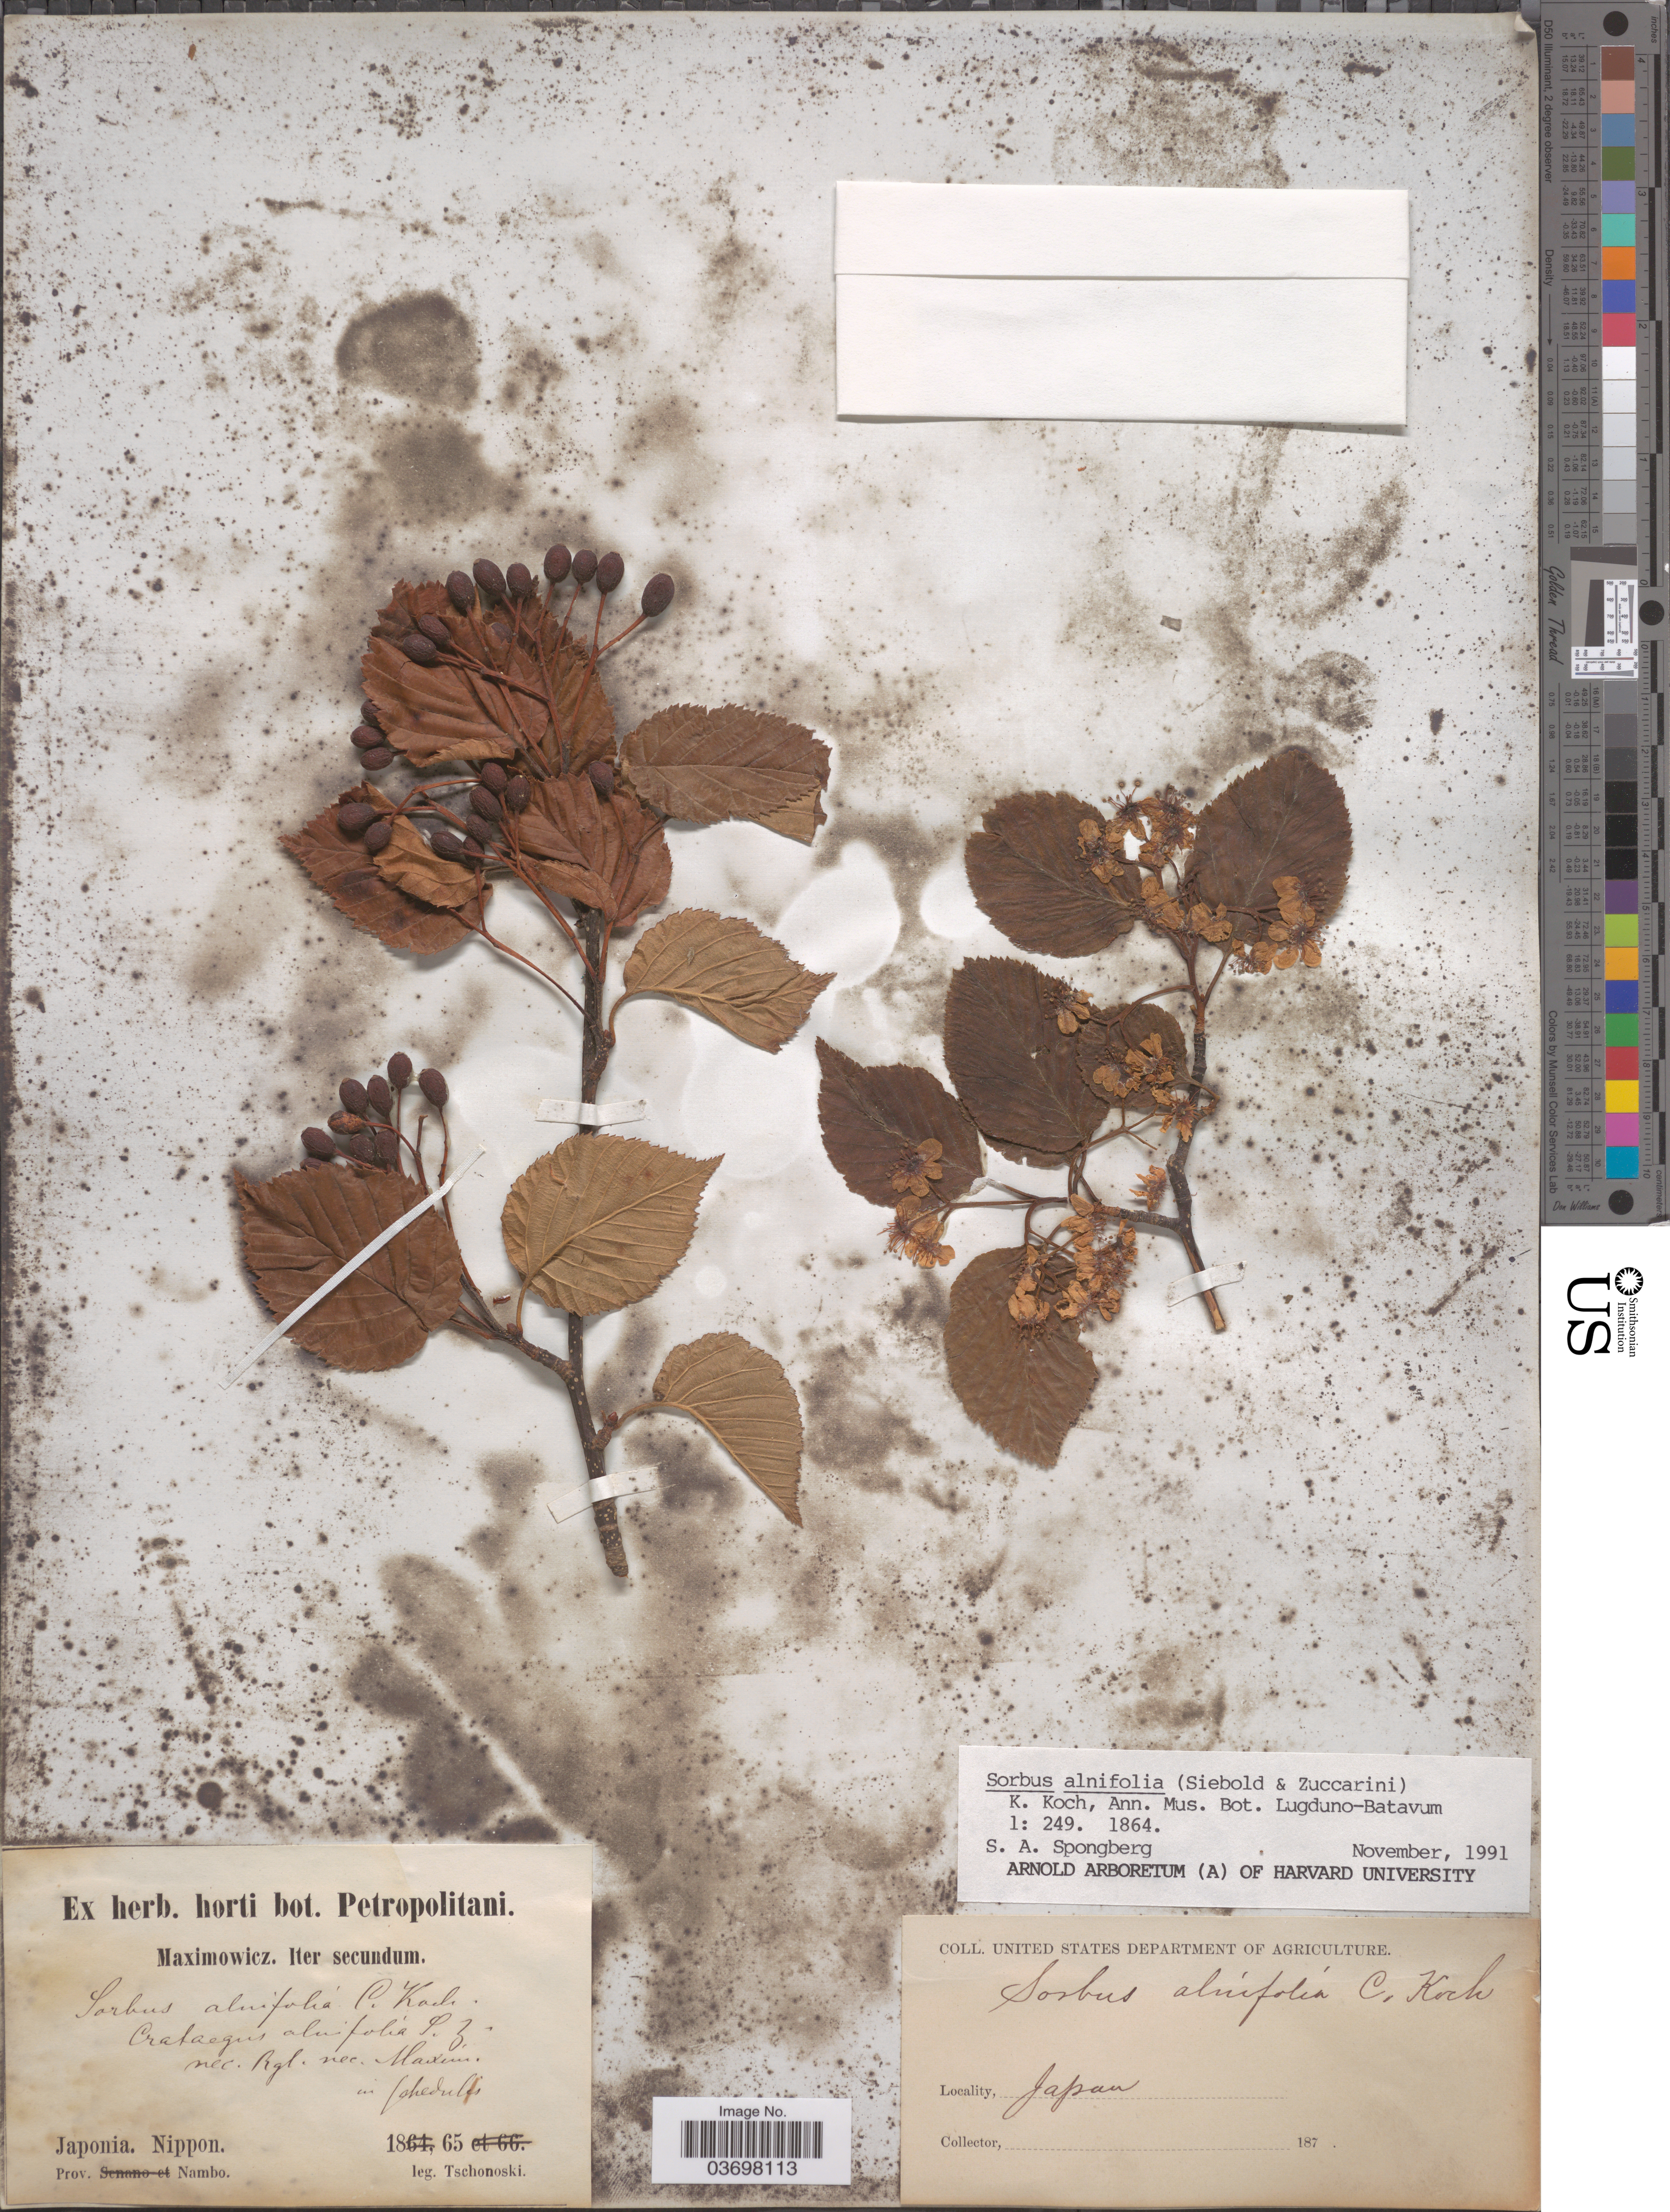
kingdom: Plantae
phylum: Tracheophyta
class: Magnoliopsida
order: Rosales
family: Rosaceae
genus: Sorbus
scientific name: Sorbus alnifolia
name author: (Siebold & Zucc.) K. Koch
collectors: -. Tschonoski & Maximowicz, --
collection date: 1865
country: Japan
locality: Nippon. Prov. Nambo.